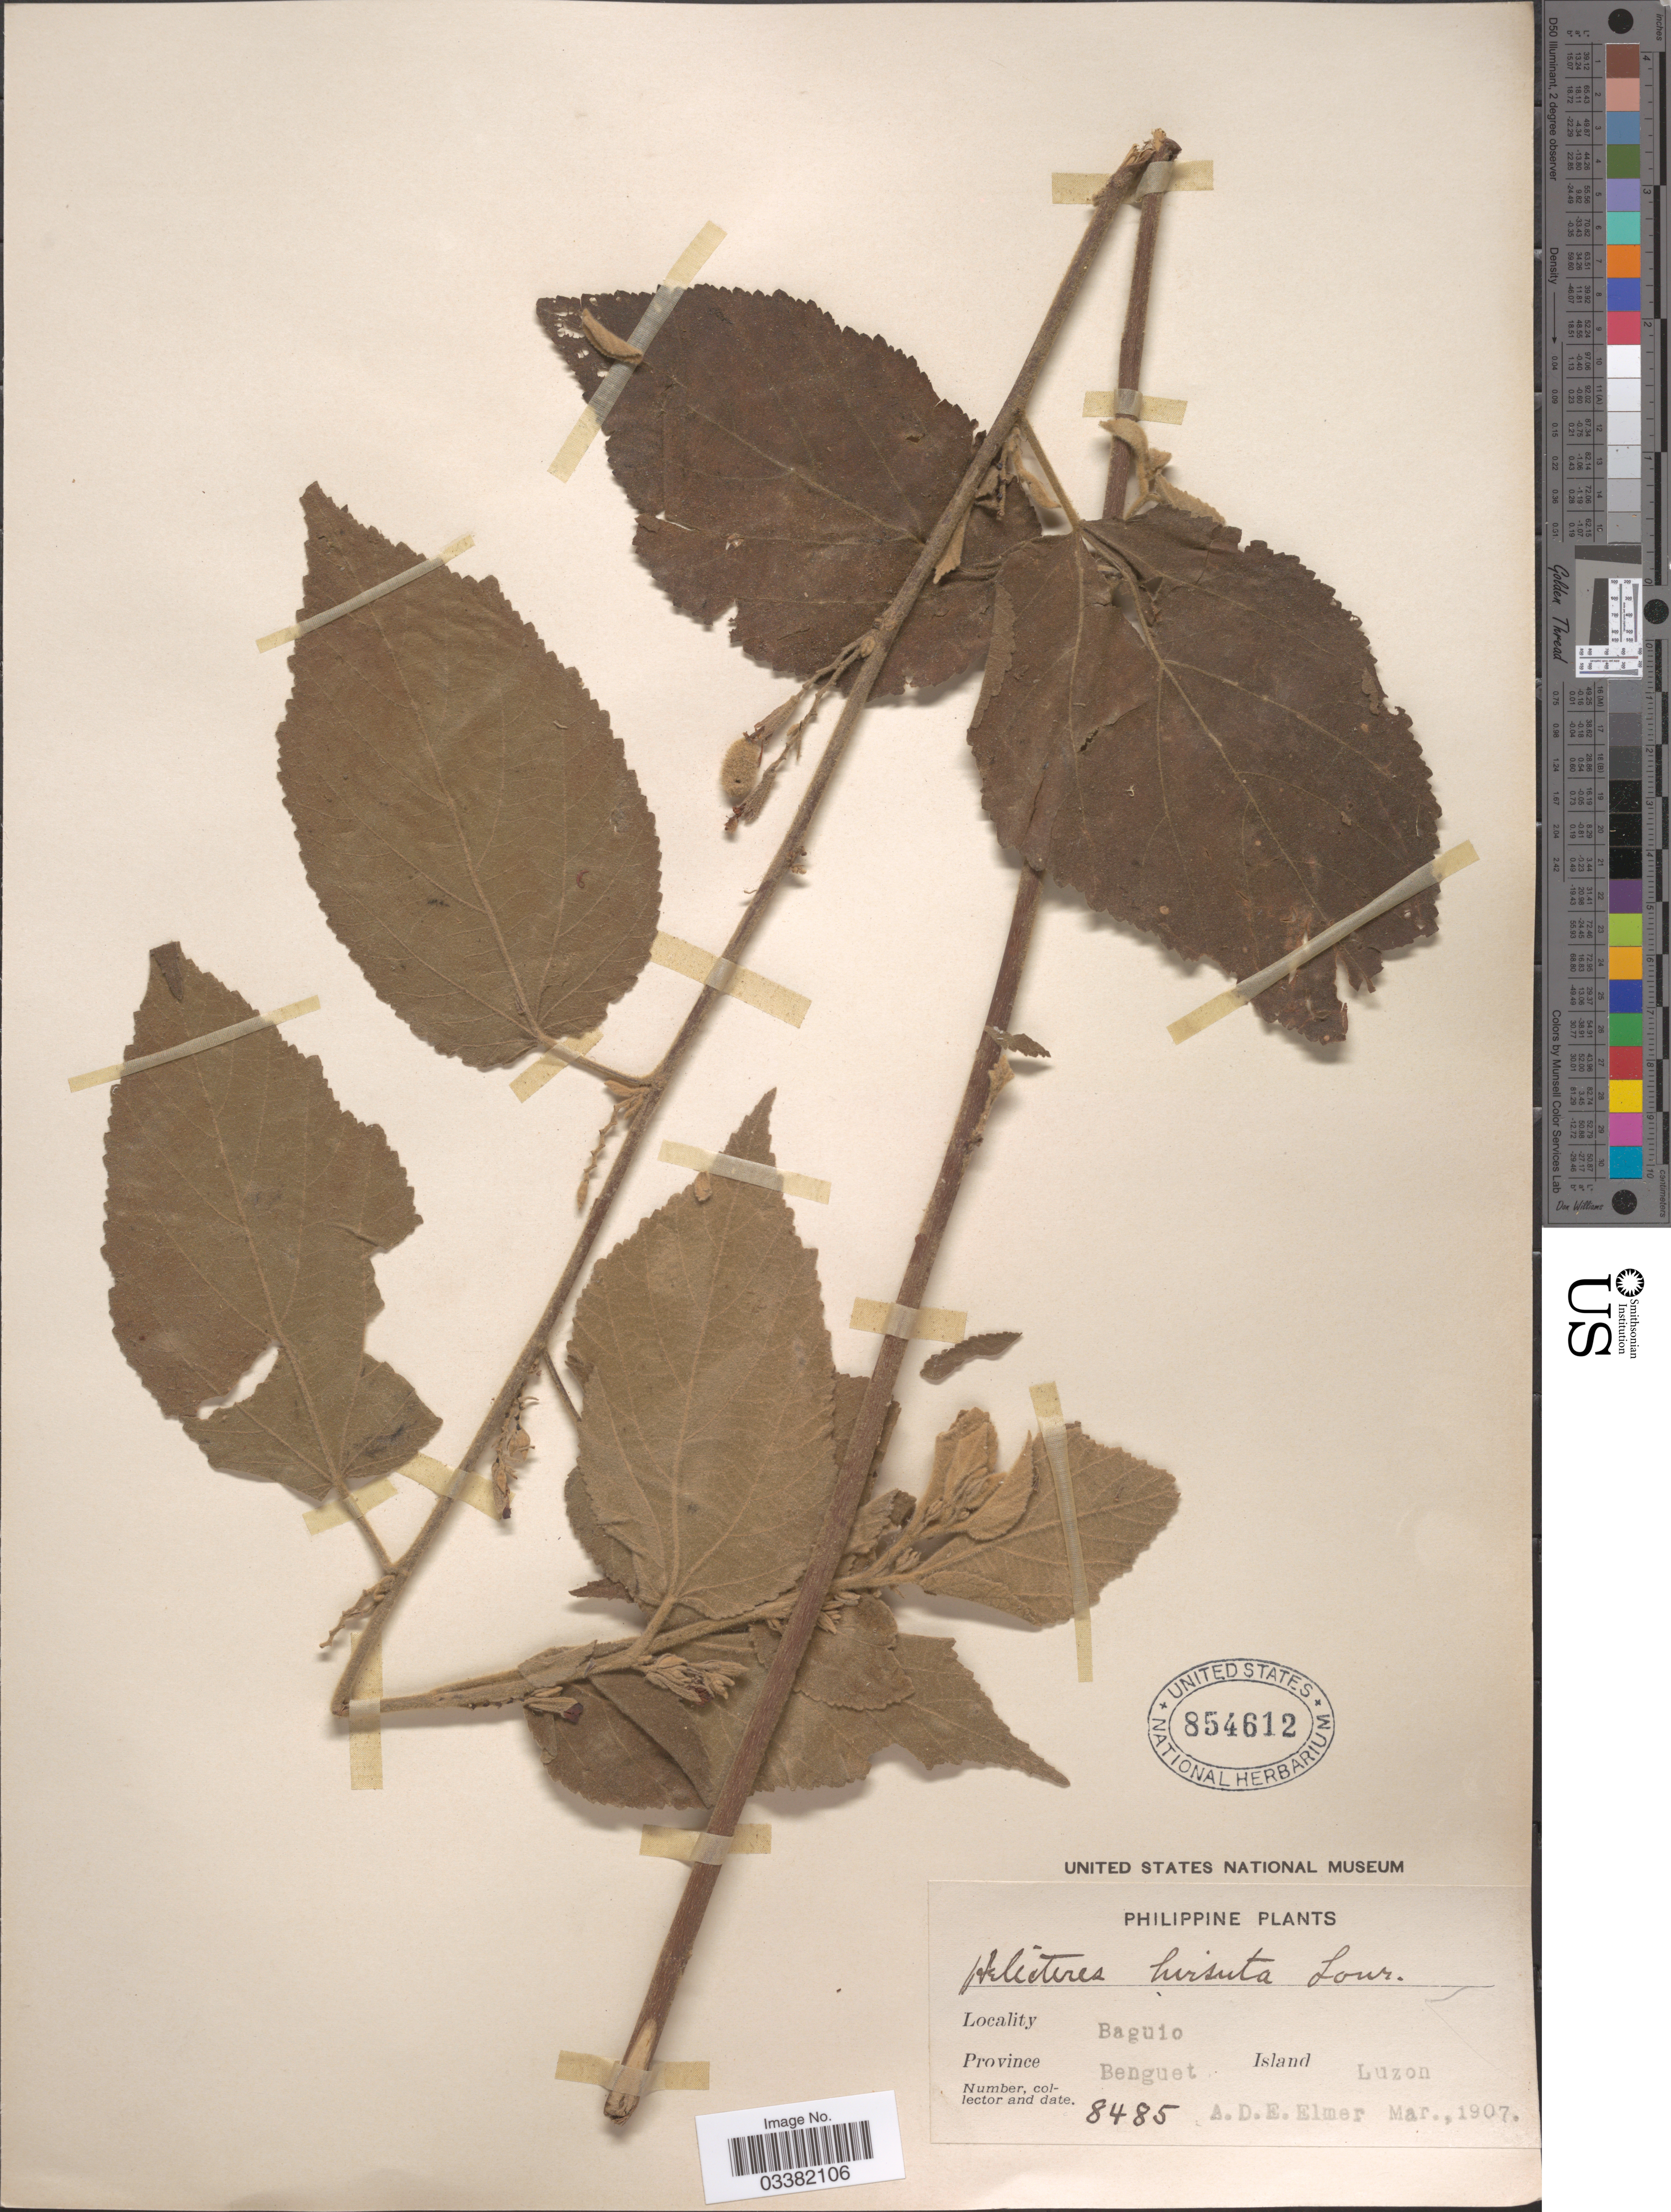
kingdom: Plantae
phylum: Tracheophyta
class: Magnoliopsida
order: Malvales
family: Malvaceae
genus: Helicteres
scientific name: Helicteres hirsuta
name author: Lour.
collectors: A. D. E. Elmer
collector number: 8485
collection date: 1907-03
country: Philippines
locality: Baguio. Province Benguet. Island Luzon.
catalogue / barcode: US 854612